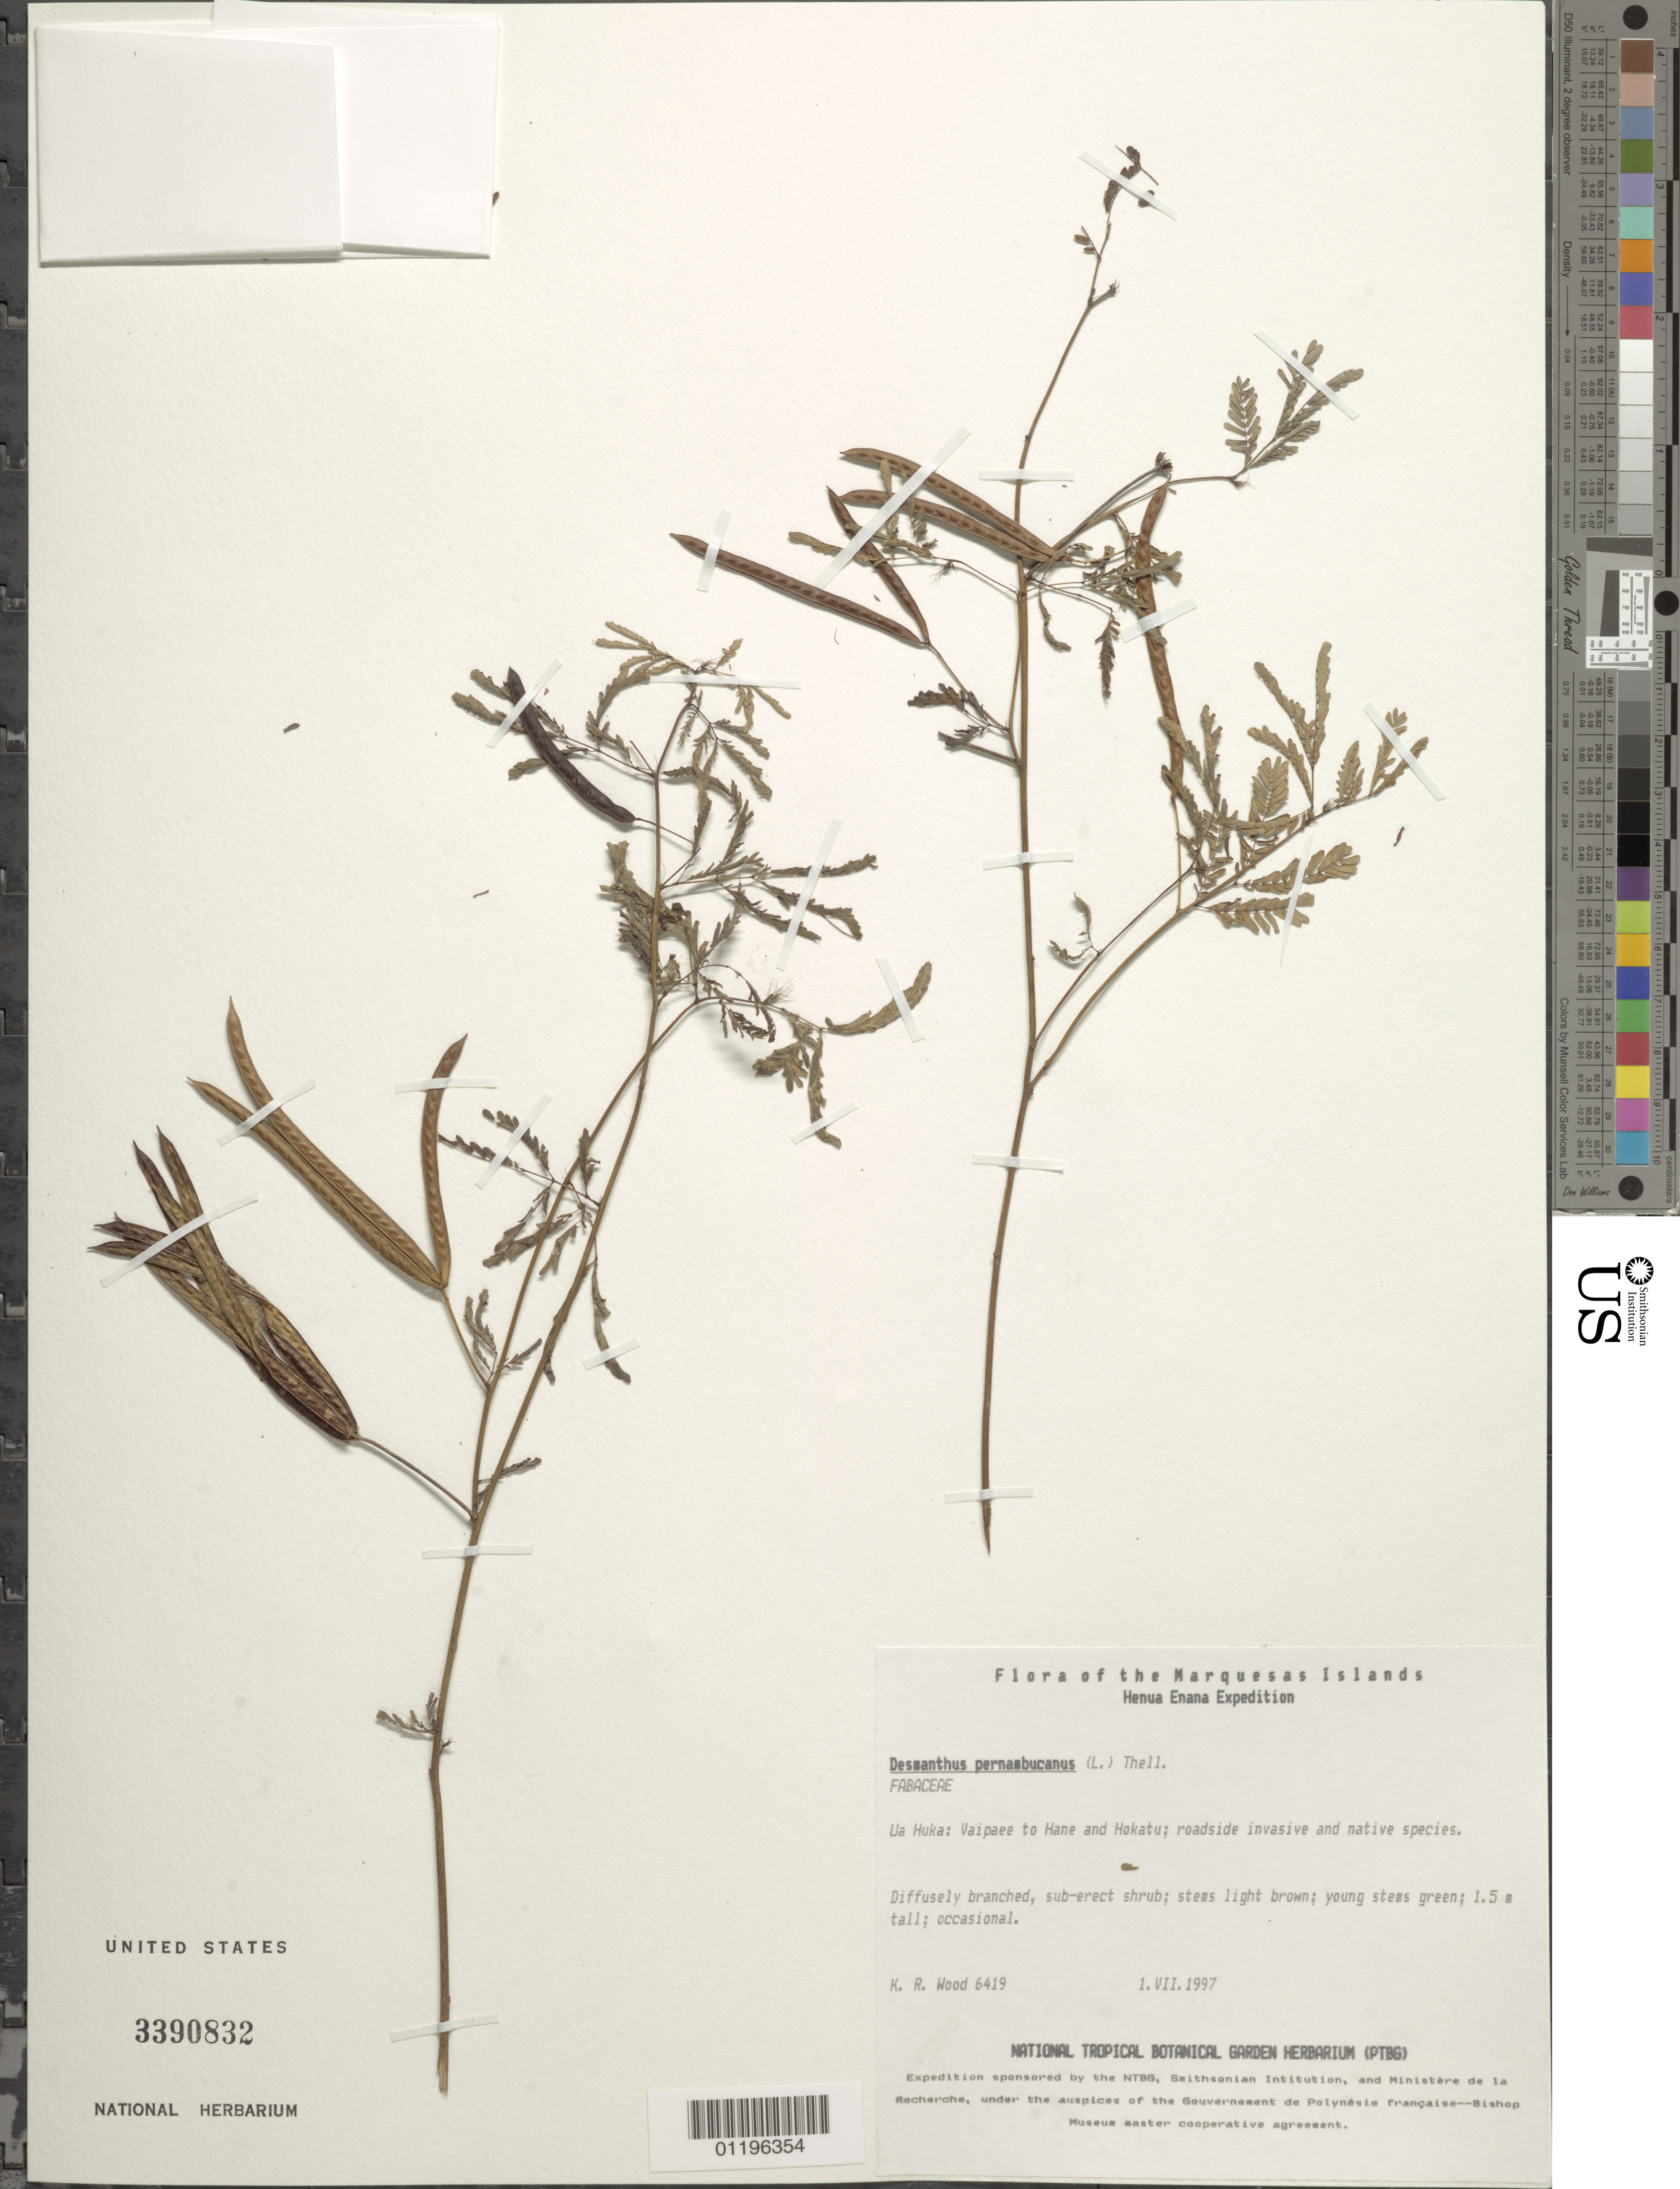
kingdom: Plantae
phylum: Tracheophyta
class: Magnoliopsida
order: Fabales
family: Fabaceae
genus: Desmanthus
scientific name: Desmanthus pernambucanus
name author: (L.) Thell.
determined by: Wood, Kenneth R.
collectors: K. R. Wood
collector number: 6419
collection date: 1997-07-01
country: French Polynesia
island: Ua Huka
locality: Vaipaee to Hane and Hokatu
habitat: Roadside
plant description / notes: Collections of both invasive and native species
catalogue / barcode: US 3390832